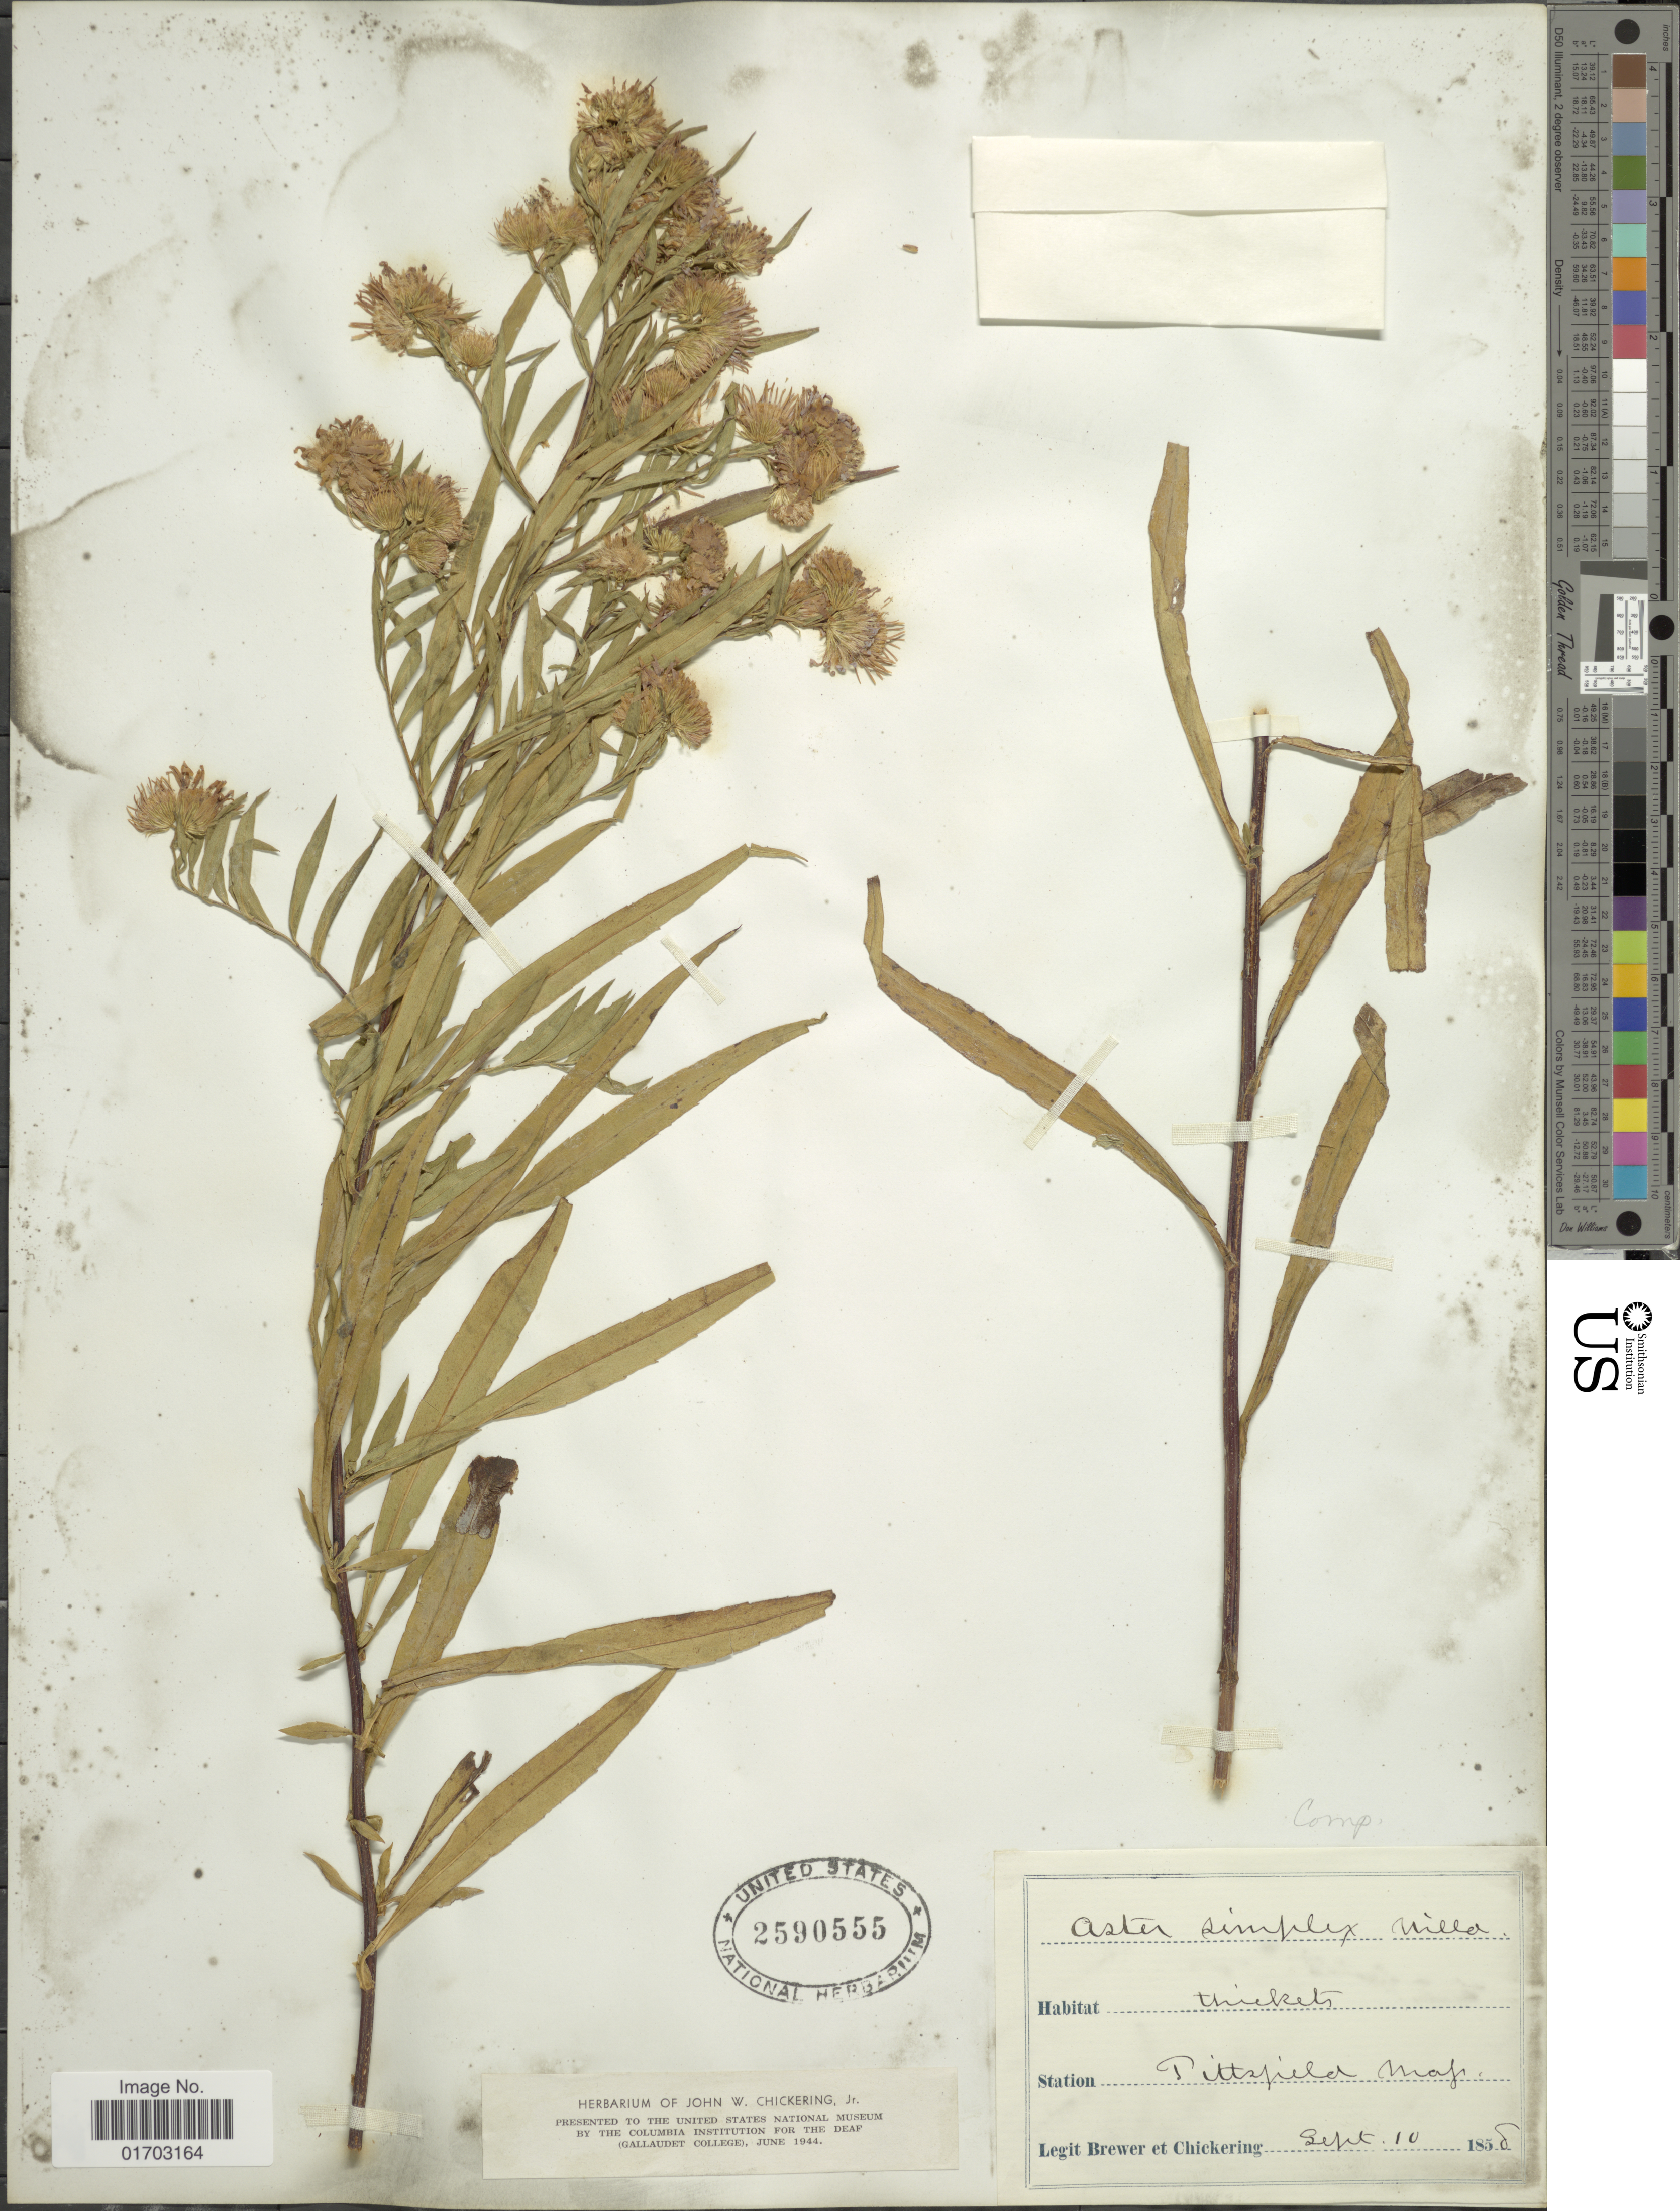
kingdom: Plantae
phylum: Tracheophyta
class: Magnoliopsida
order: Asterales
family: Asteraceae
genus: Symphyotrichum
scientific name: Symphyotrichum simplex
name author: (Willd.) Á. Löve & D. Löve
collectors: -. Brewer & -. Chickering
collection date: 1858-09-10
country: United States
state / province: Massachusetts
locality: Pittsfield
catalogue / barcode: US 2590555